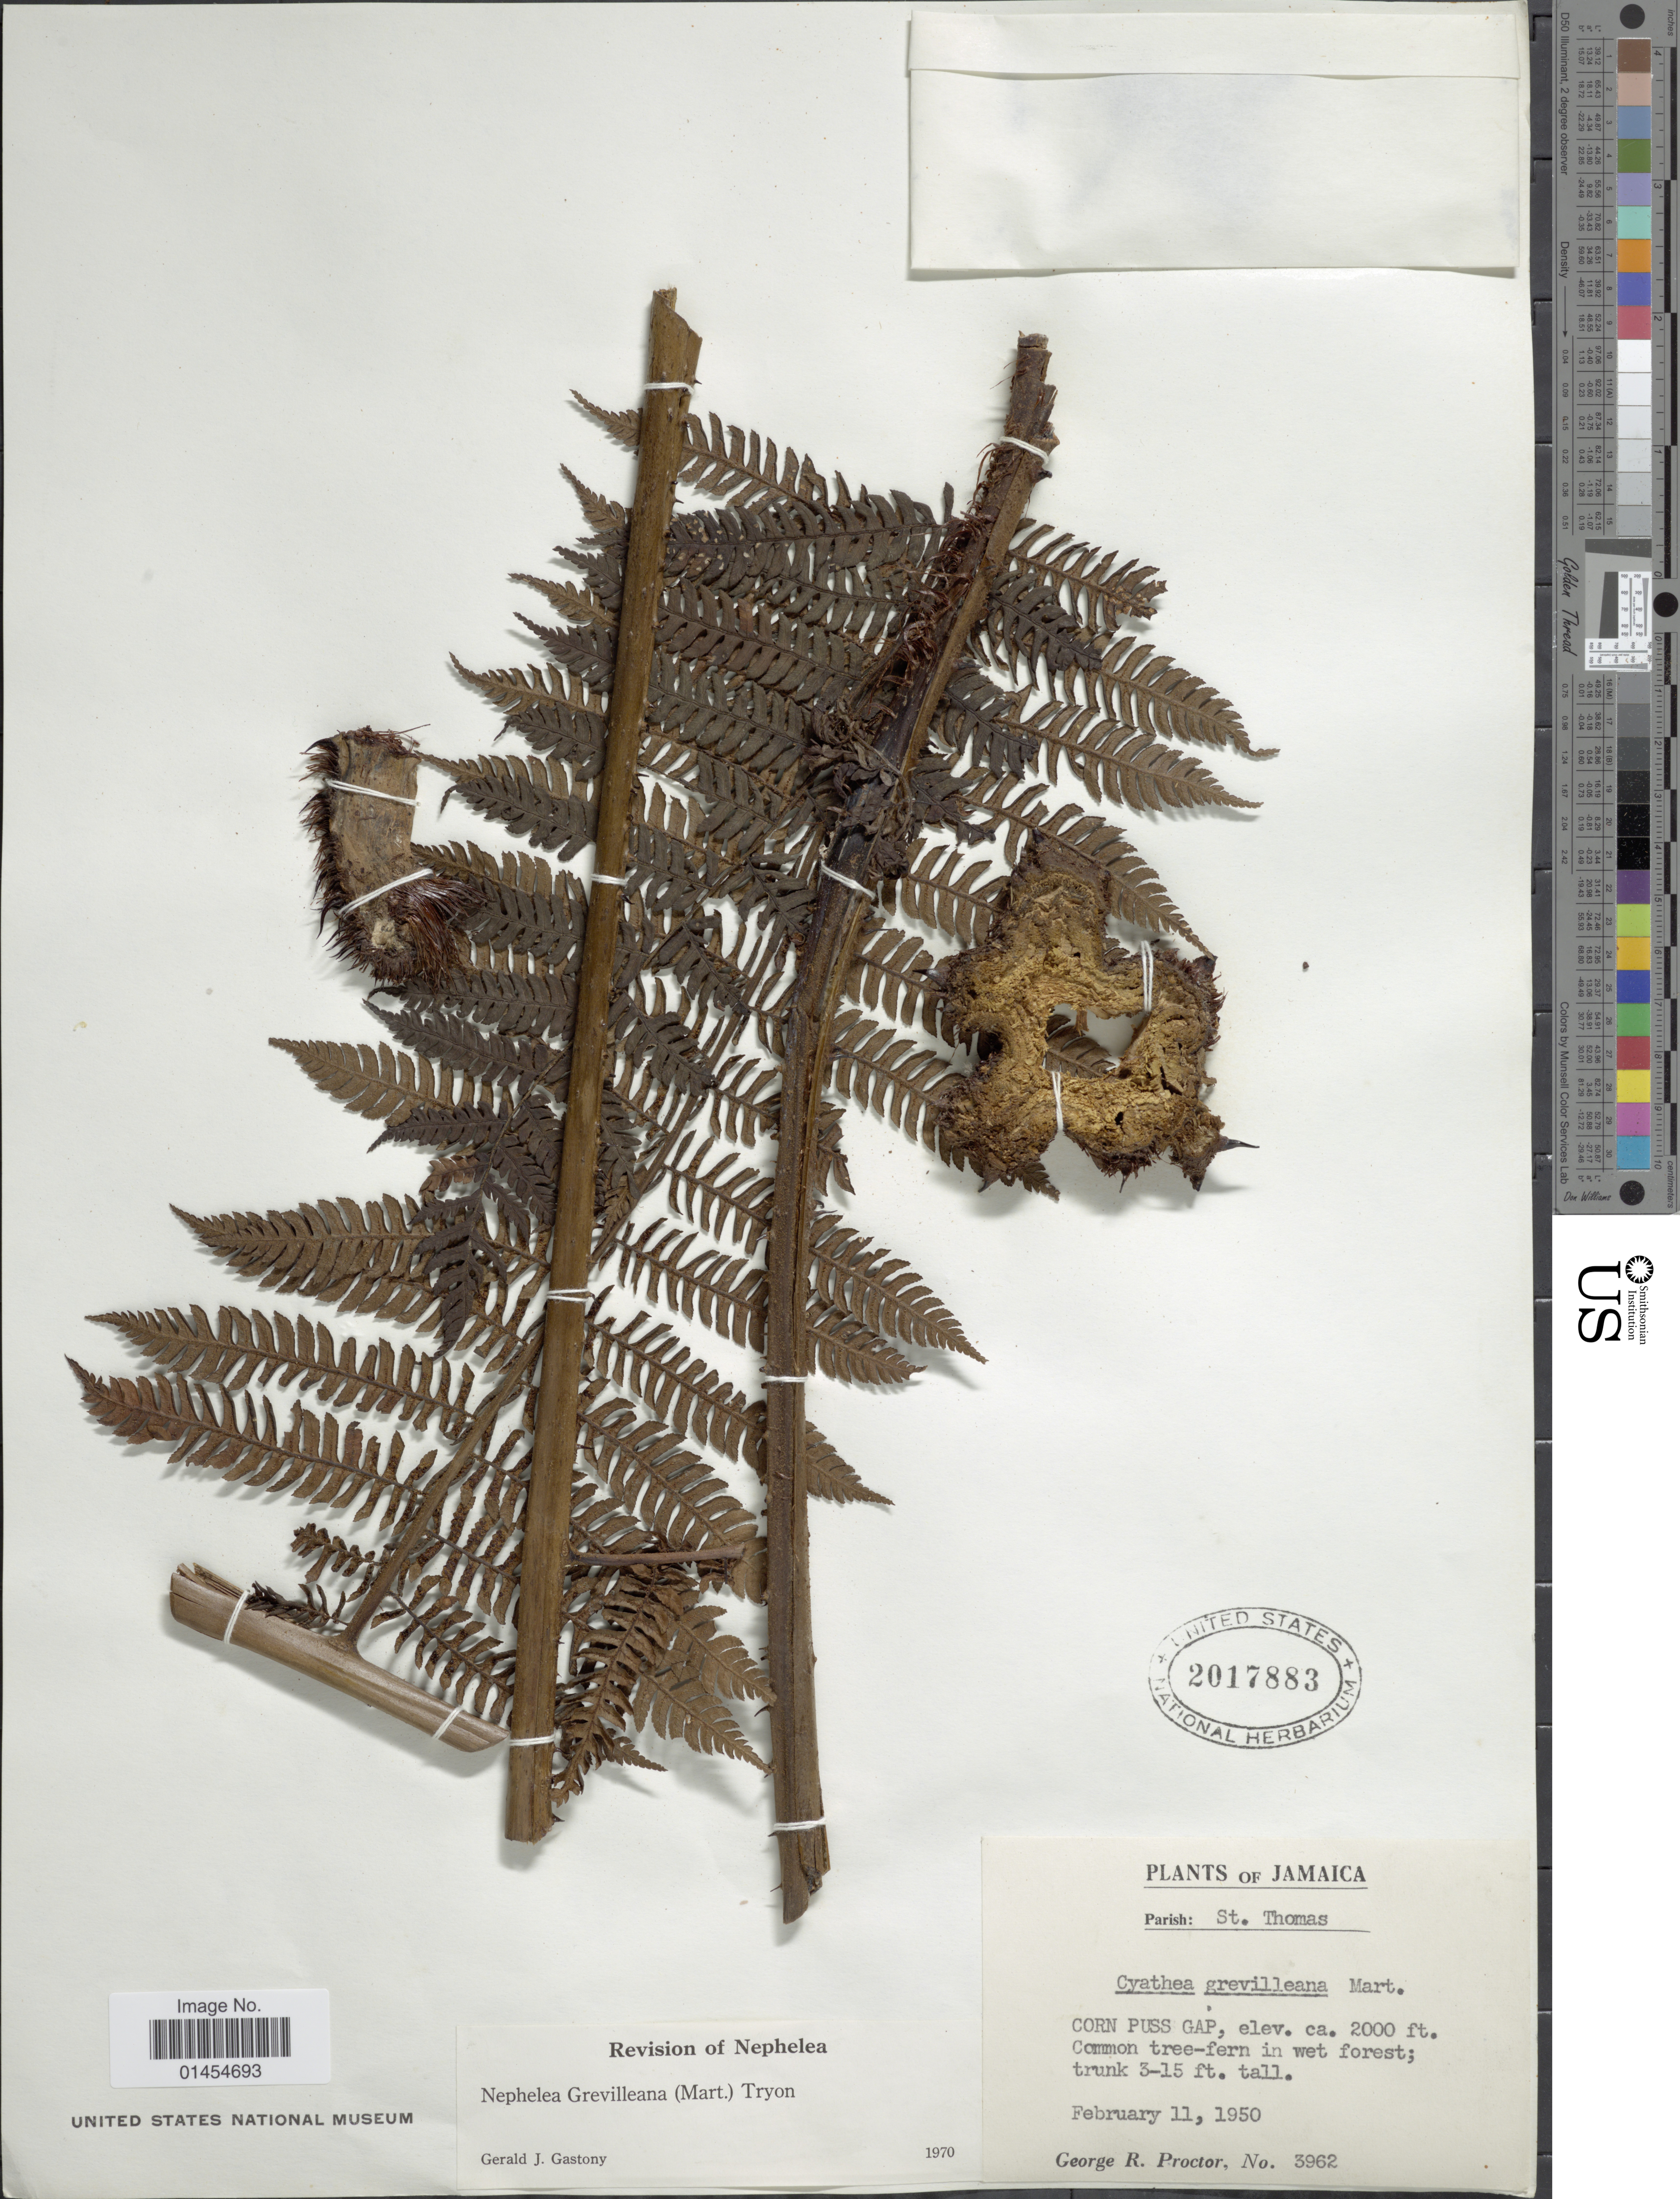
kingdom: Plantae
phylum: Tracheophyta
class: Polypodiopsida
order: Cyatheales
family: Cyatheaceae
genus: Alsophila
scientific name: Alsophila grevilleana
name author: (Mart.) D.S. Conant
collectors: G. R. Proctor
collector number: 3962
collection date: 1950-02-11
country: Jamaica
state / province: Saint Thomas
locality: Corn Puss Gap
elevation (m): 610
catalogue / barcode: US 2017883